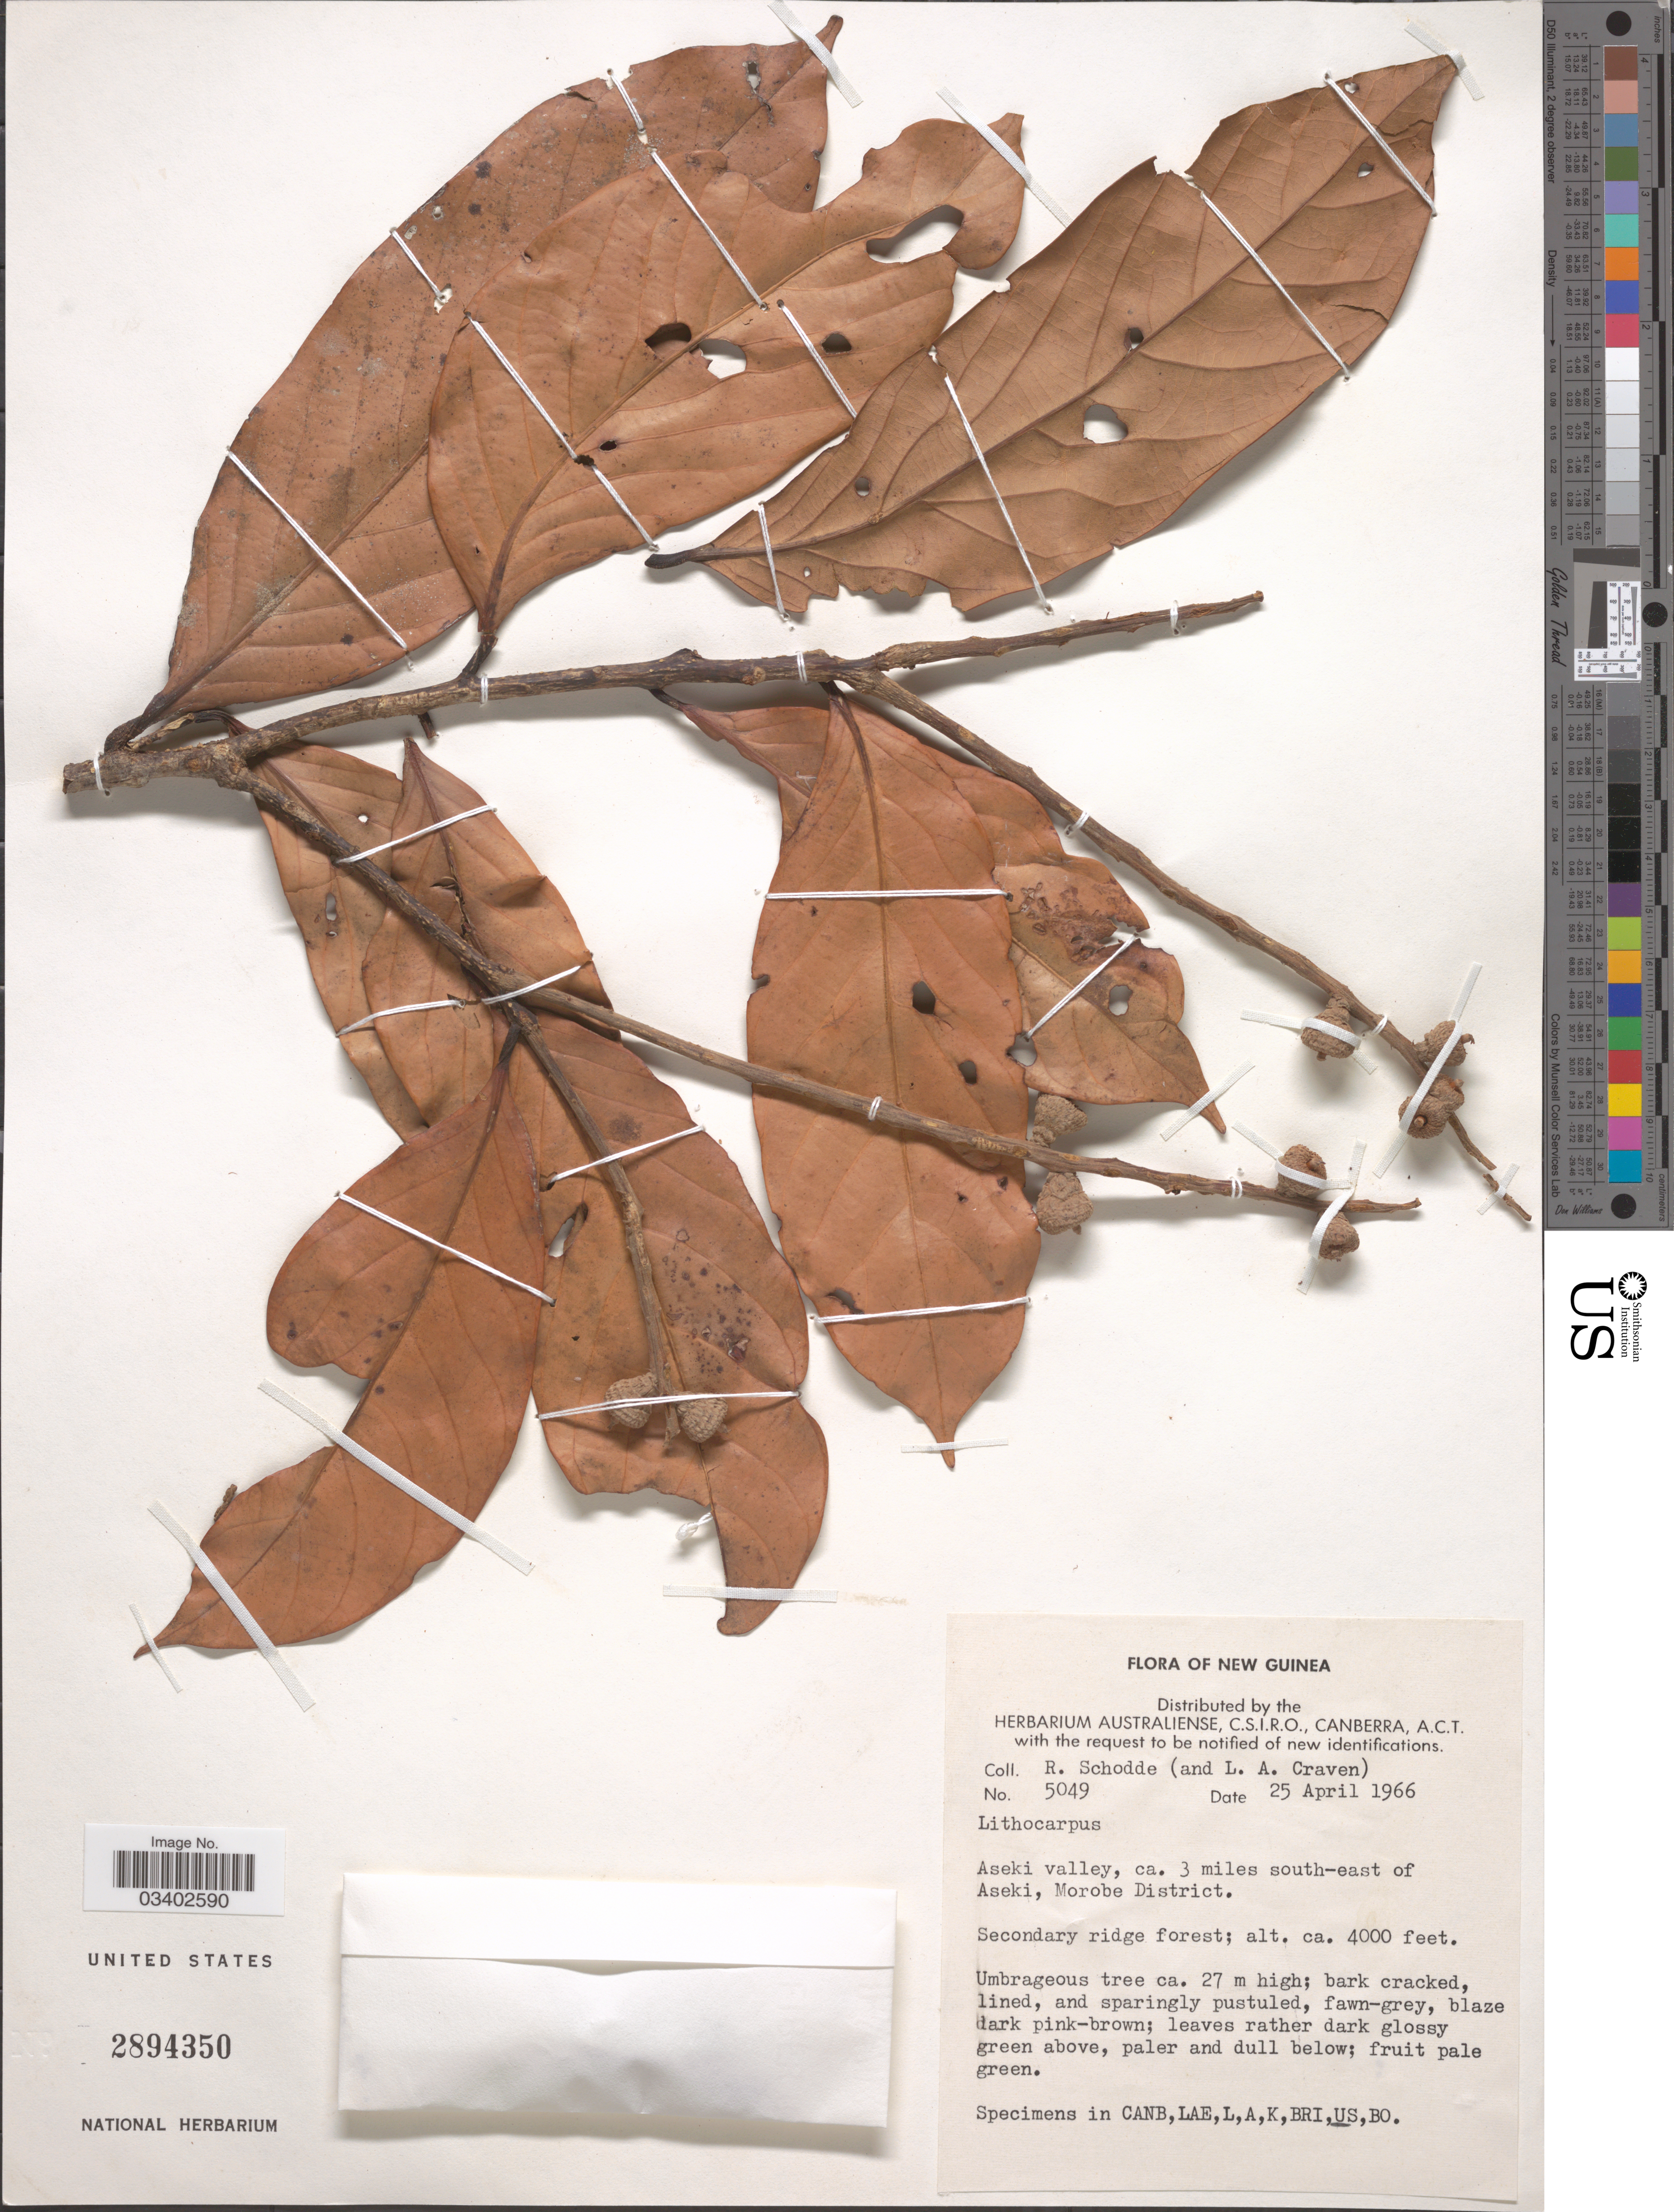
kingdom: Plantae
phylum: Tracheophyta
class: Magnoliopsida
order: Fagales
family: Fagaceae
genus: Lithocarpus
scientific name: Lithocarpus sp.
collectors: R. Schodde & L. A. Craven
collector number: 5049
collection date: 1966-04-25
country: Papua New Guinea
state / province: Morobe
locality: New Guinea. Aseki valley, ca. 3 miles south-east of Aseki, Morobe District.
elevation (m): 1219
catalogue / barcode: US 2894350